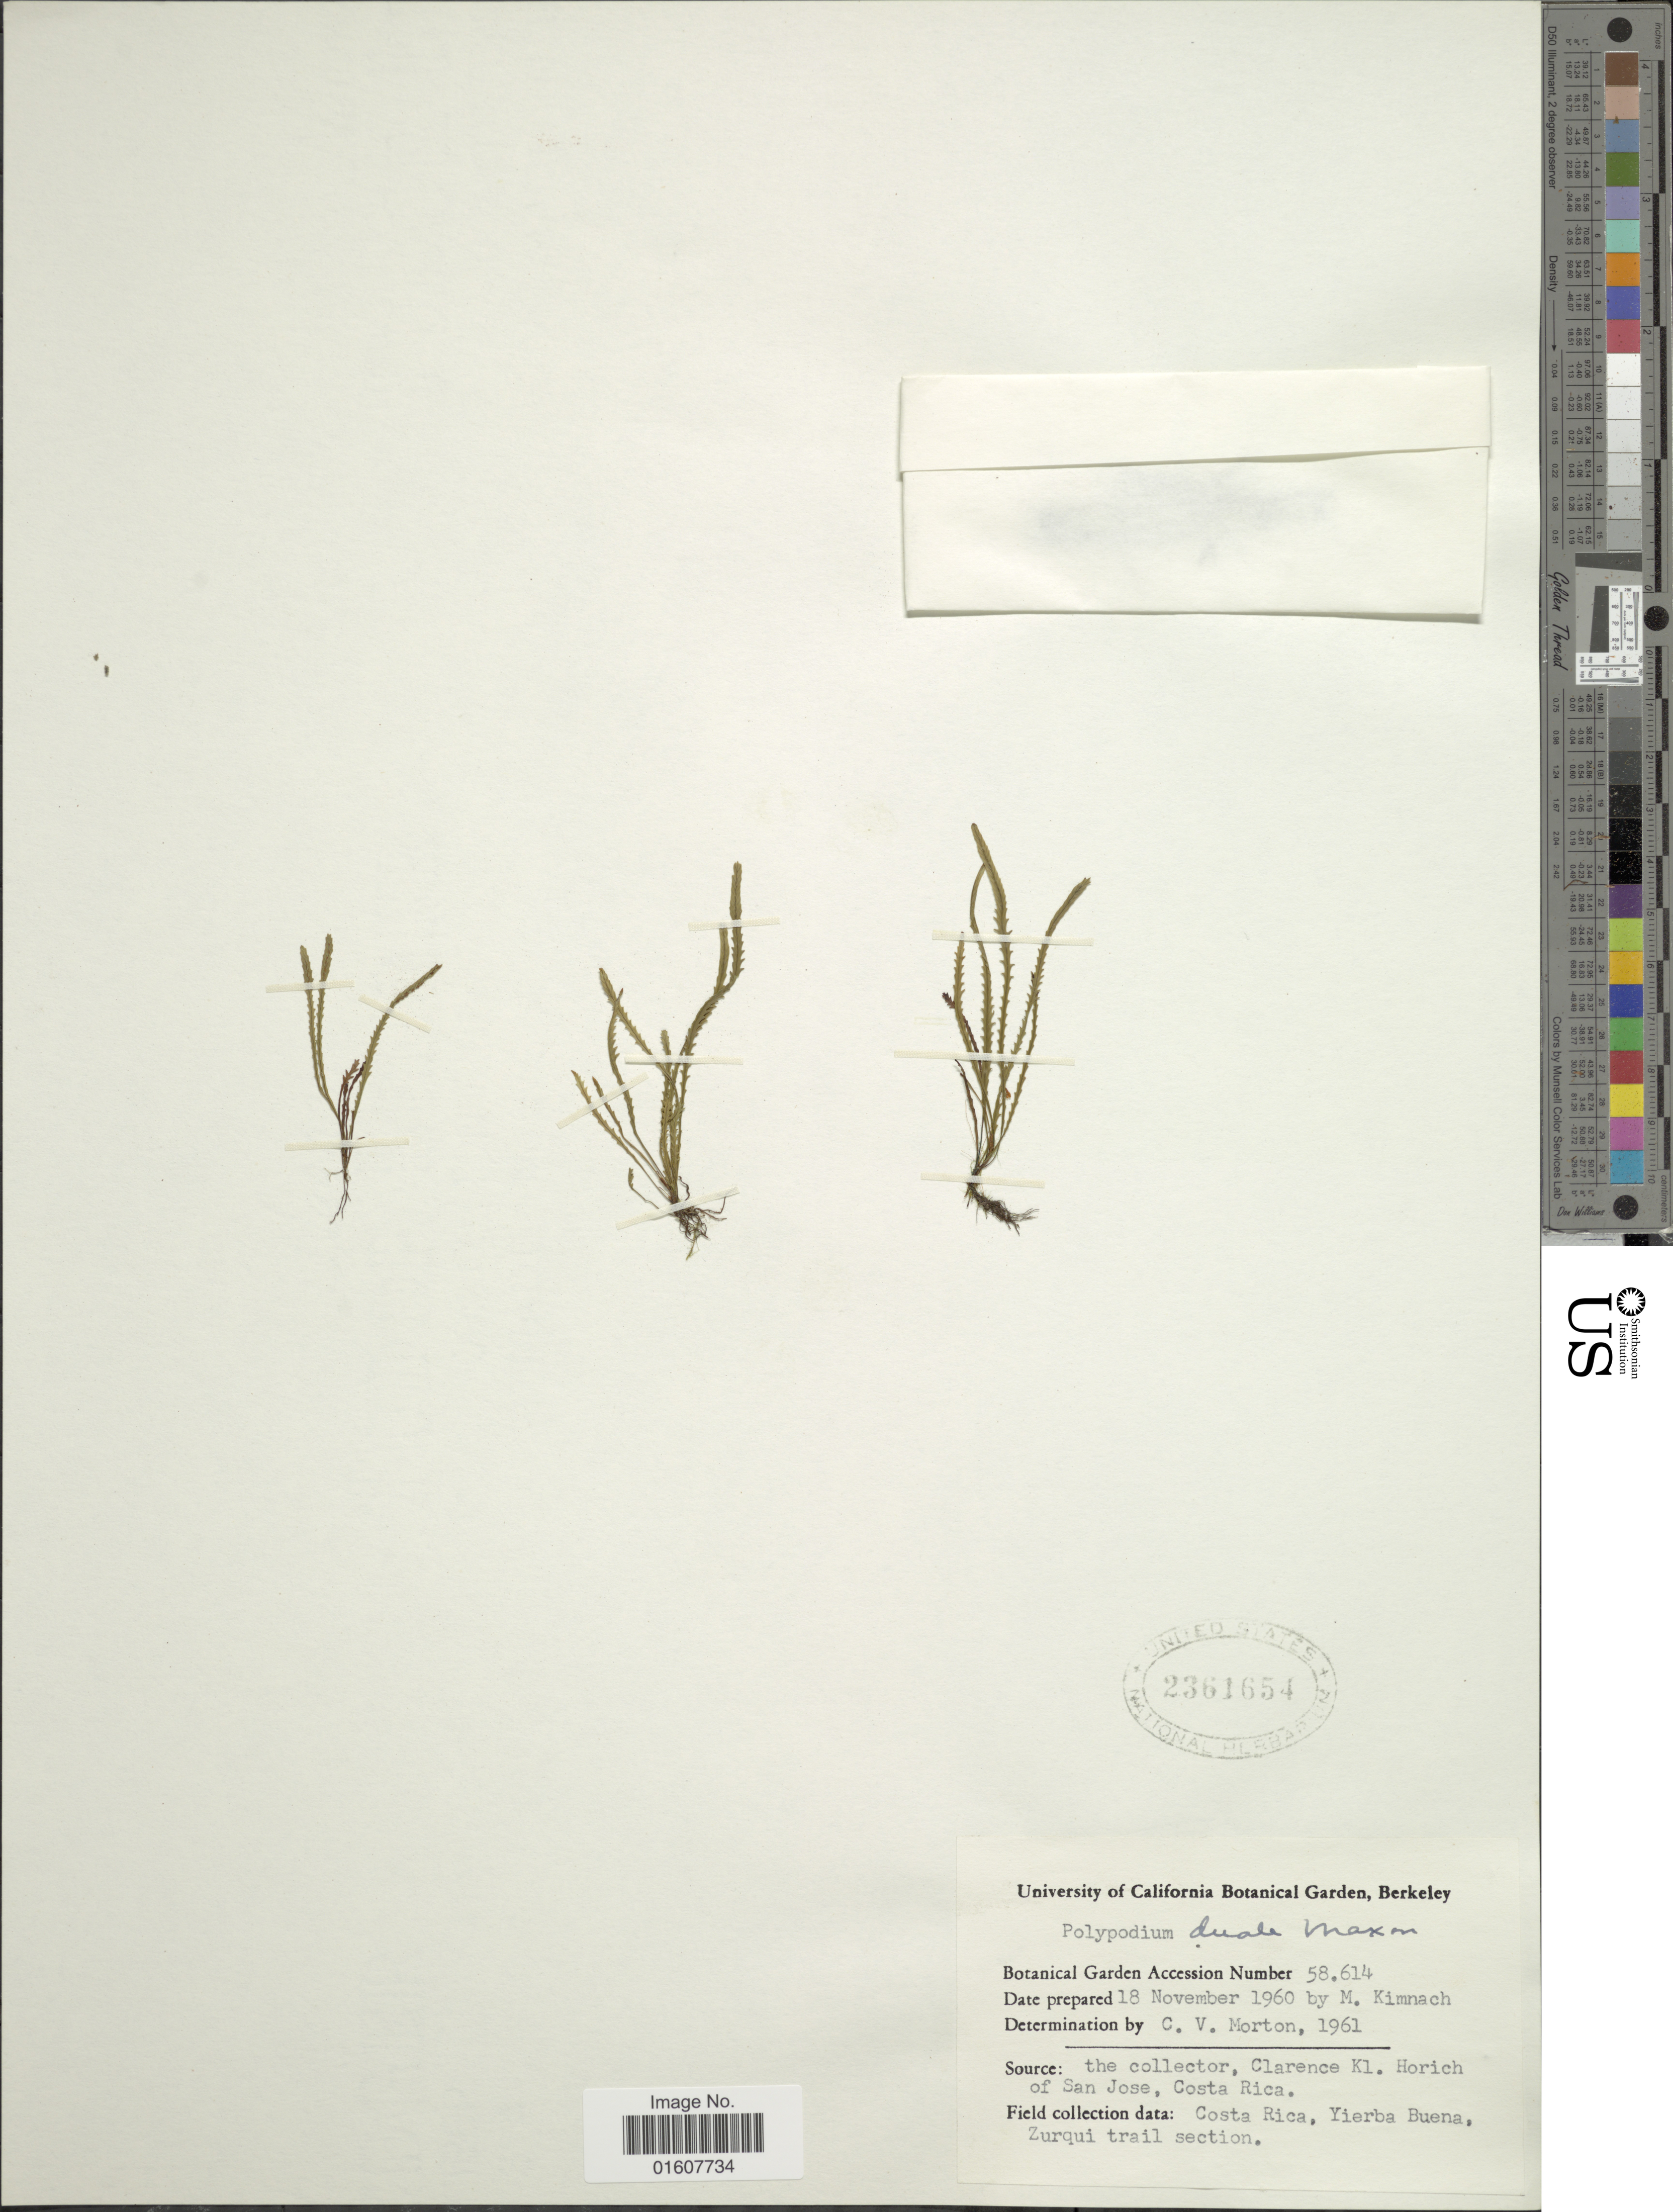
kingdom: Plantae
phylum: Tracheophyta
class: Polypodiopsida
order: Polypodiales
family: Polypodiaceae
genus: Cochlidium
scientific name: Cochlidium serrulatum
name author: (Sw.) L.E. Bishop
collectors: M. W. Kimnach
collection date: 1960-11-18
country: United States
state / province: California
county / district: Alameda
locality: University of California Botanical Garden, Berkeley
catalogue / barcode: US 2361654